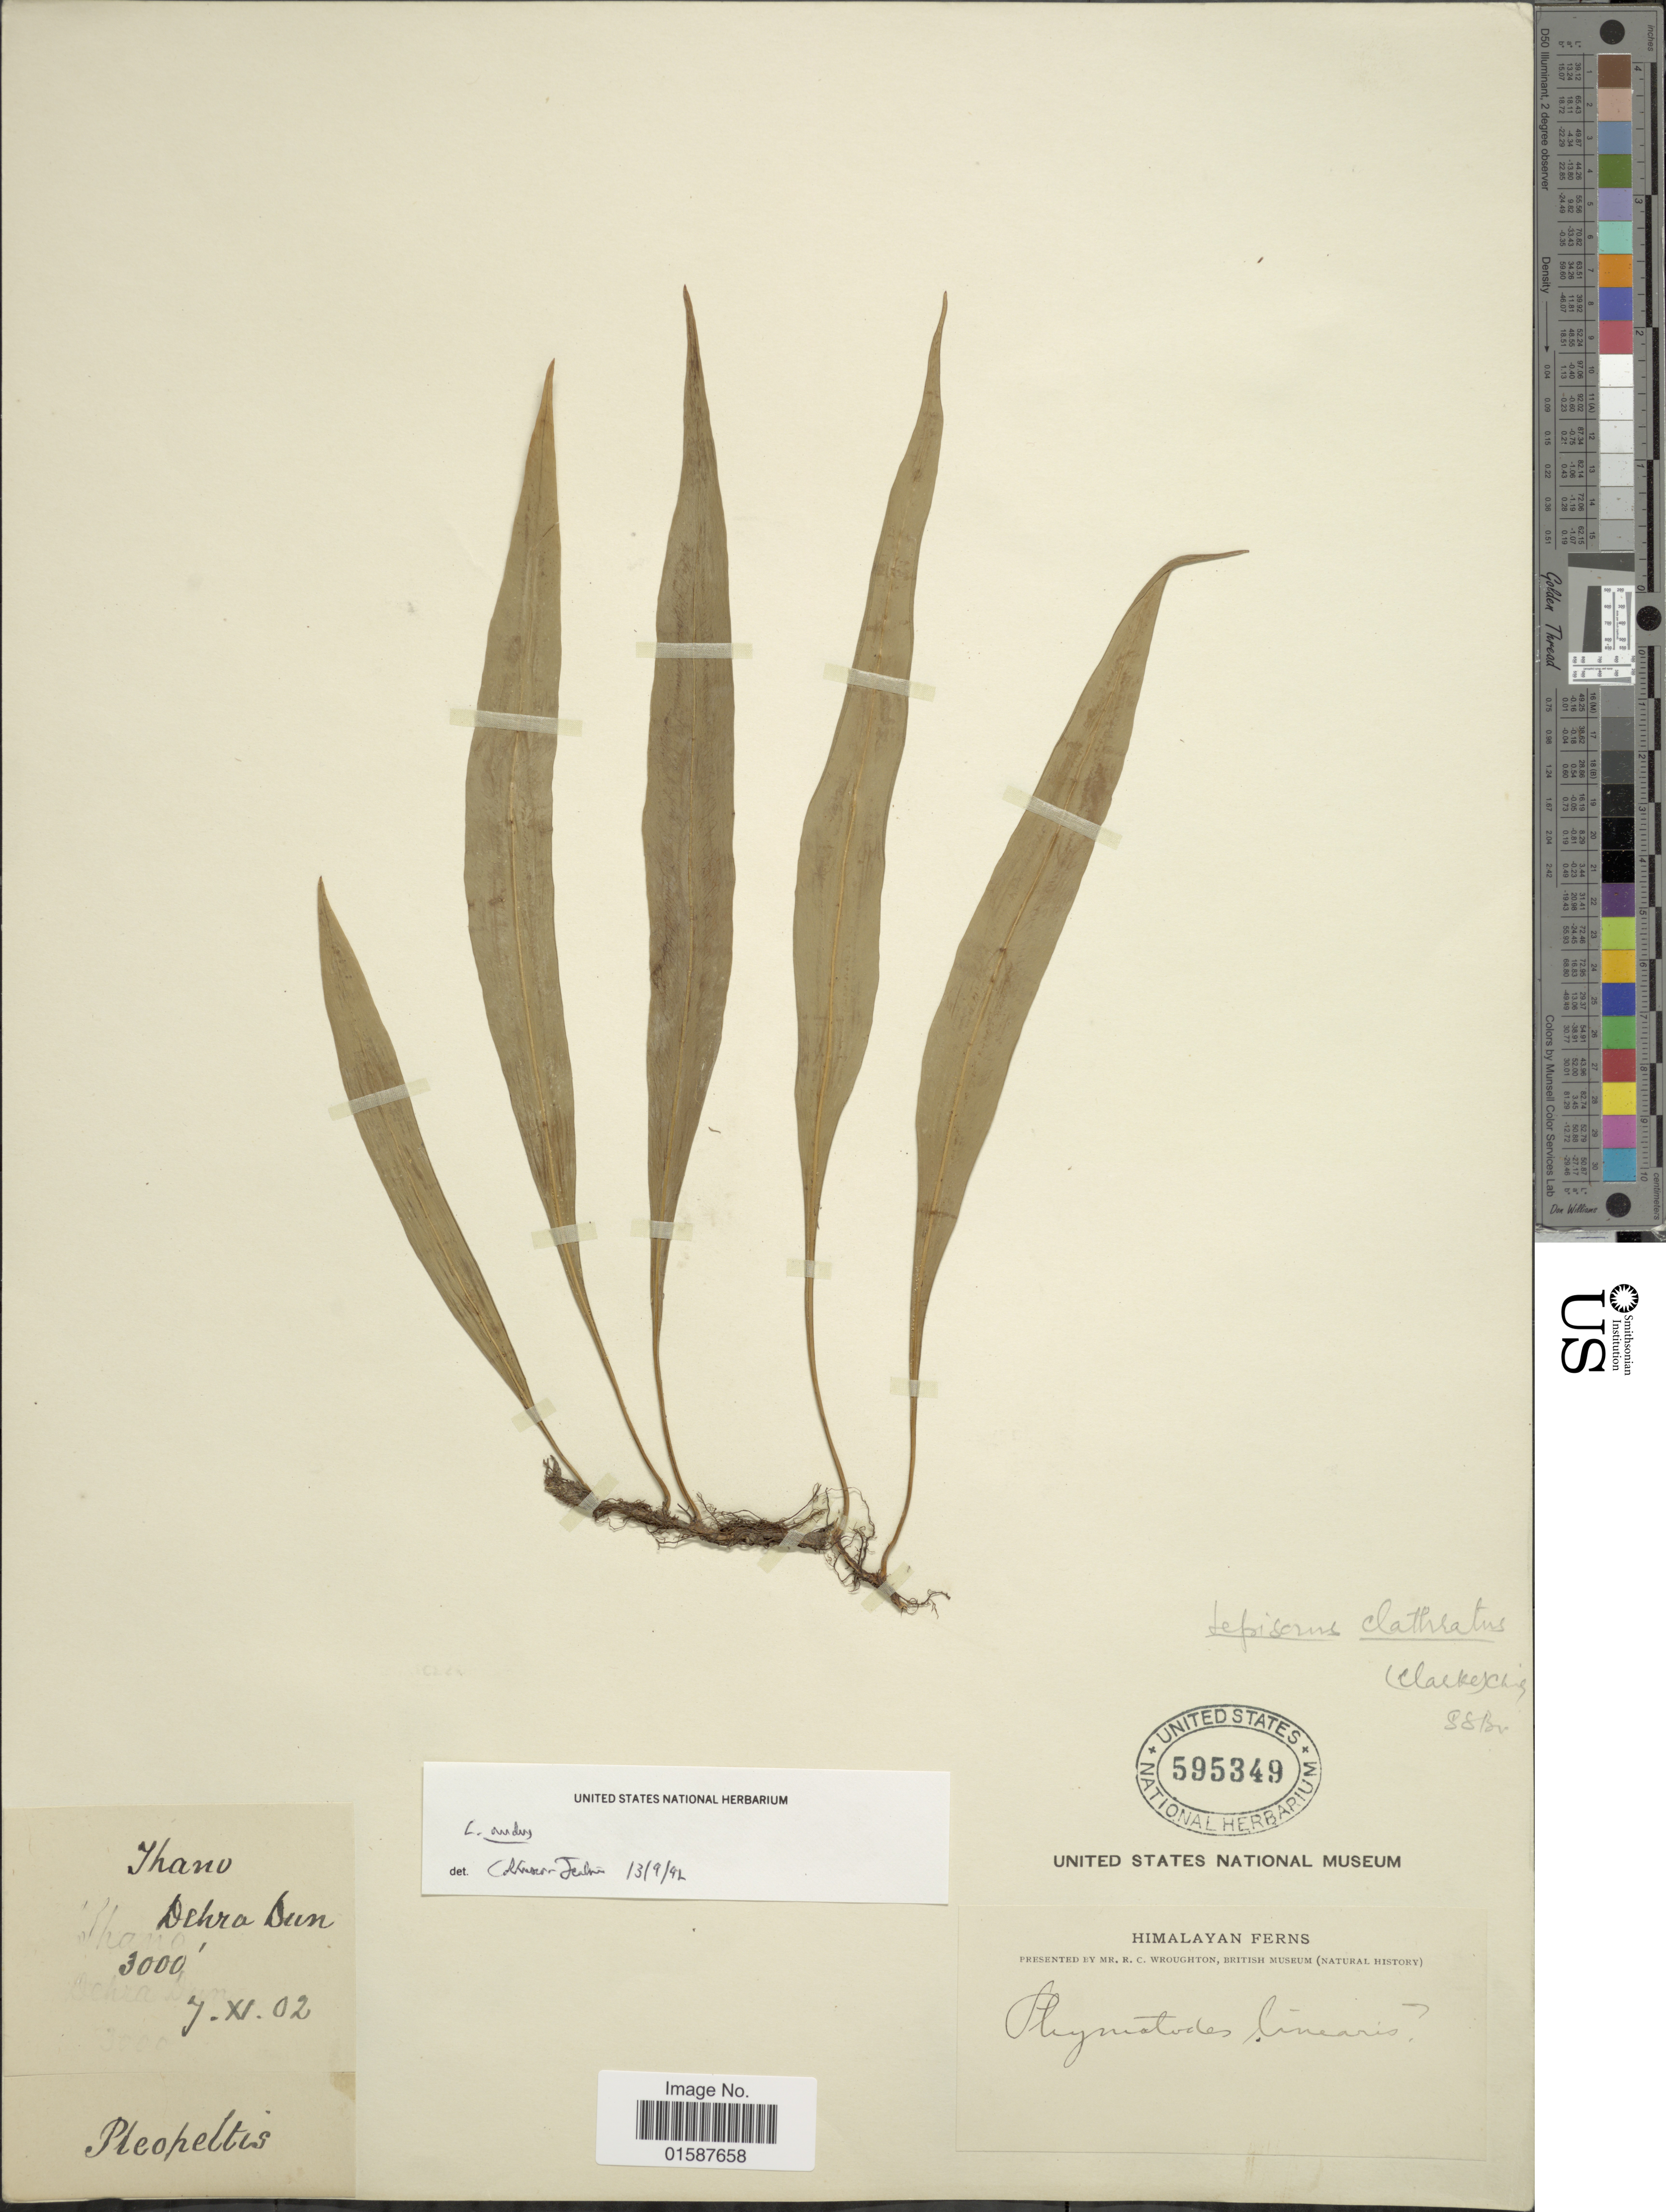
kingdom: Plantae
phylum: Tracheophyta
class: Polypodiopsida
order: Polypodiales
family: Polypodiaceae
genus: Lepisorus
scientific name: Lepisorus clathratus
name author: (C.B. Clarke) Ching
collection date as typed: Transcribed d/m/y: 7/11/2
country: India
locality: Himalayan, Ihano, Dehra Dun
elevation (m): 914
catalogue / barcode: US 595349